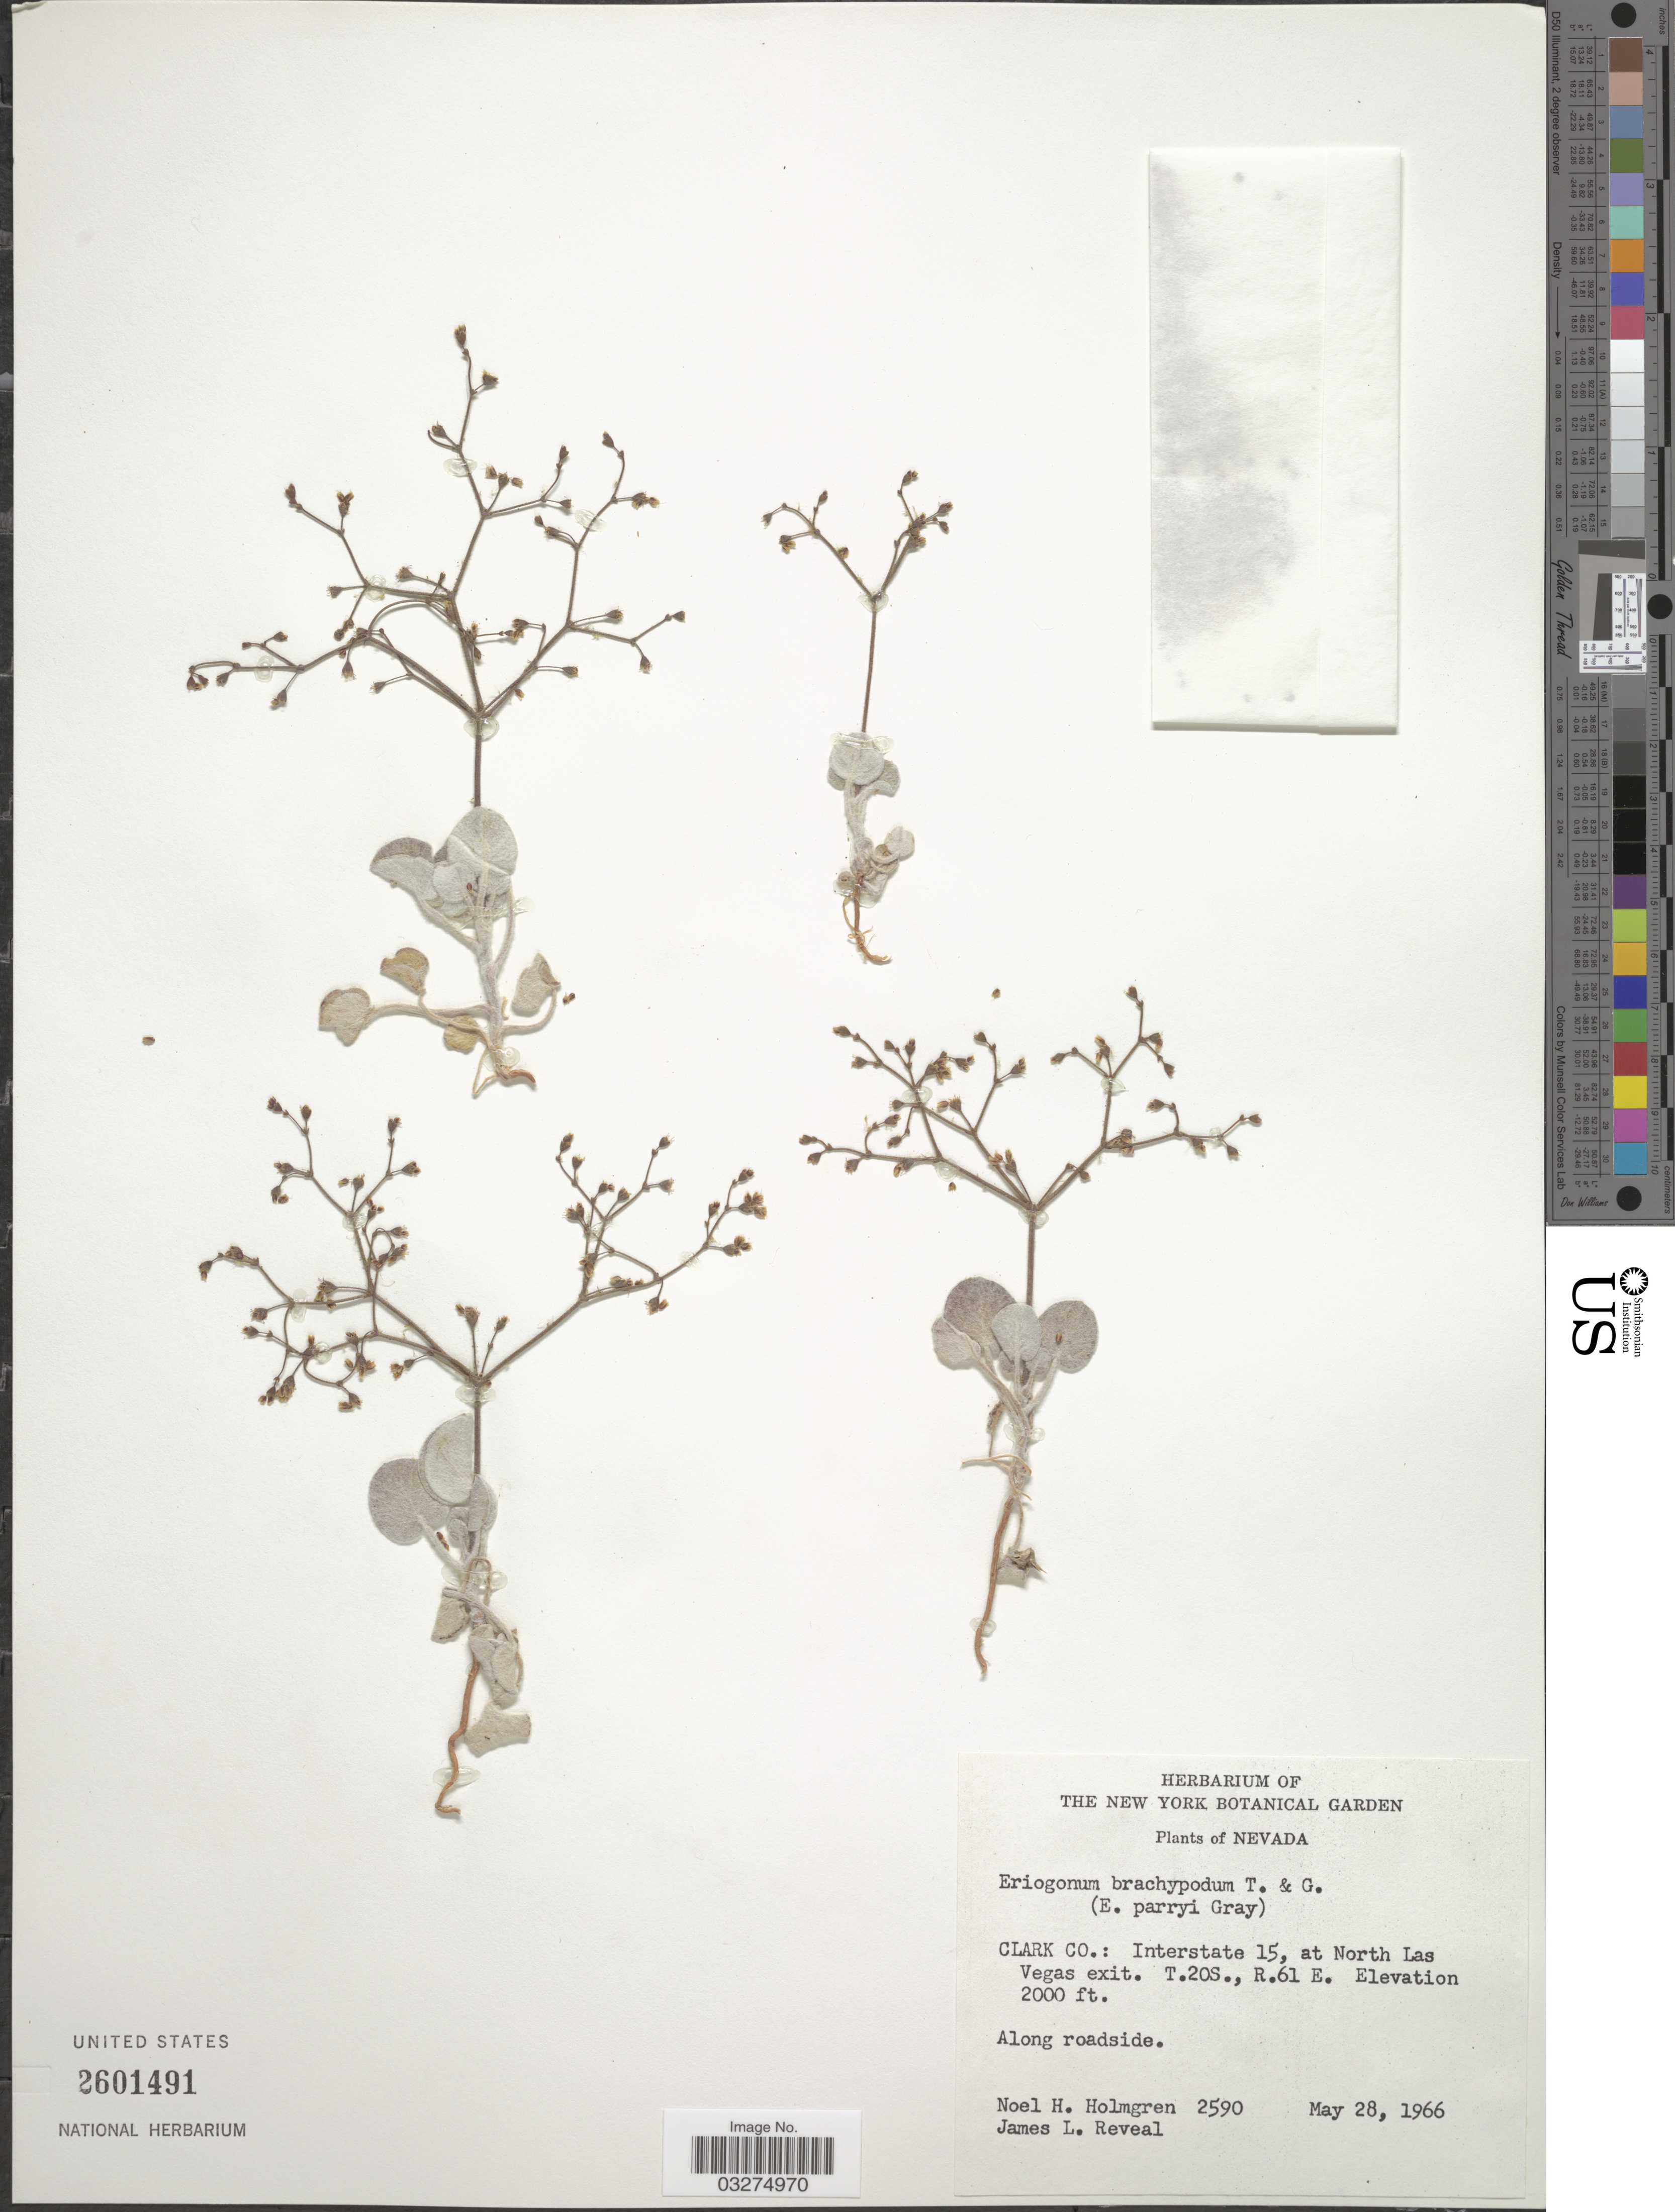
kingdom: Plantae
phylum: Tracheophyta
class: Magnoliopsida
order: Caryophyllales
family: Polygonaceae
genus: Eriogonum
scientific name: Eriogonum brachypodum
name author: Torr. & A. Gray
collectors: N. H. Holmgren & J. L. Reveal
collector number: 2590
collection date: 1966-05-28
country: United States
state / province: Nevada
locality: Clark Co.: Interstate 15, at North Las Vegas exit. T20S, R61E.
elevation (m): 610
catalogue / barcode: US 2601491